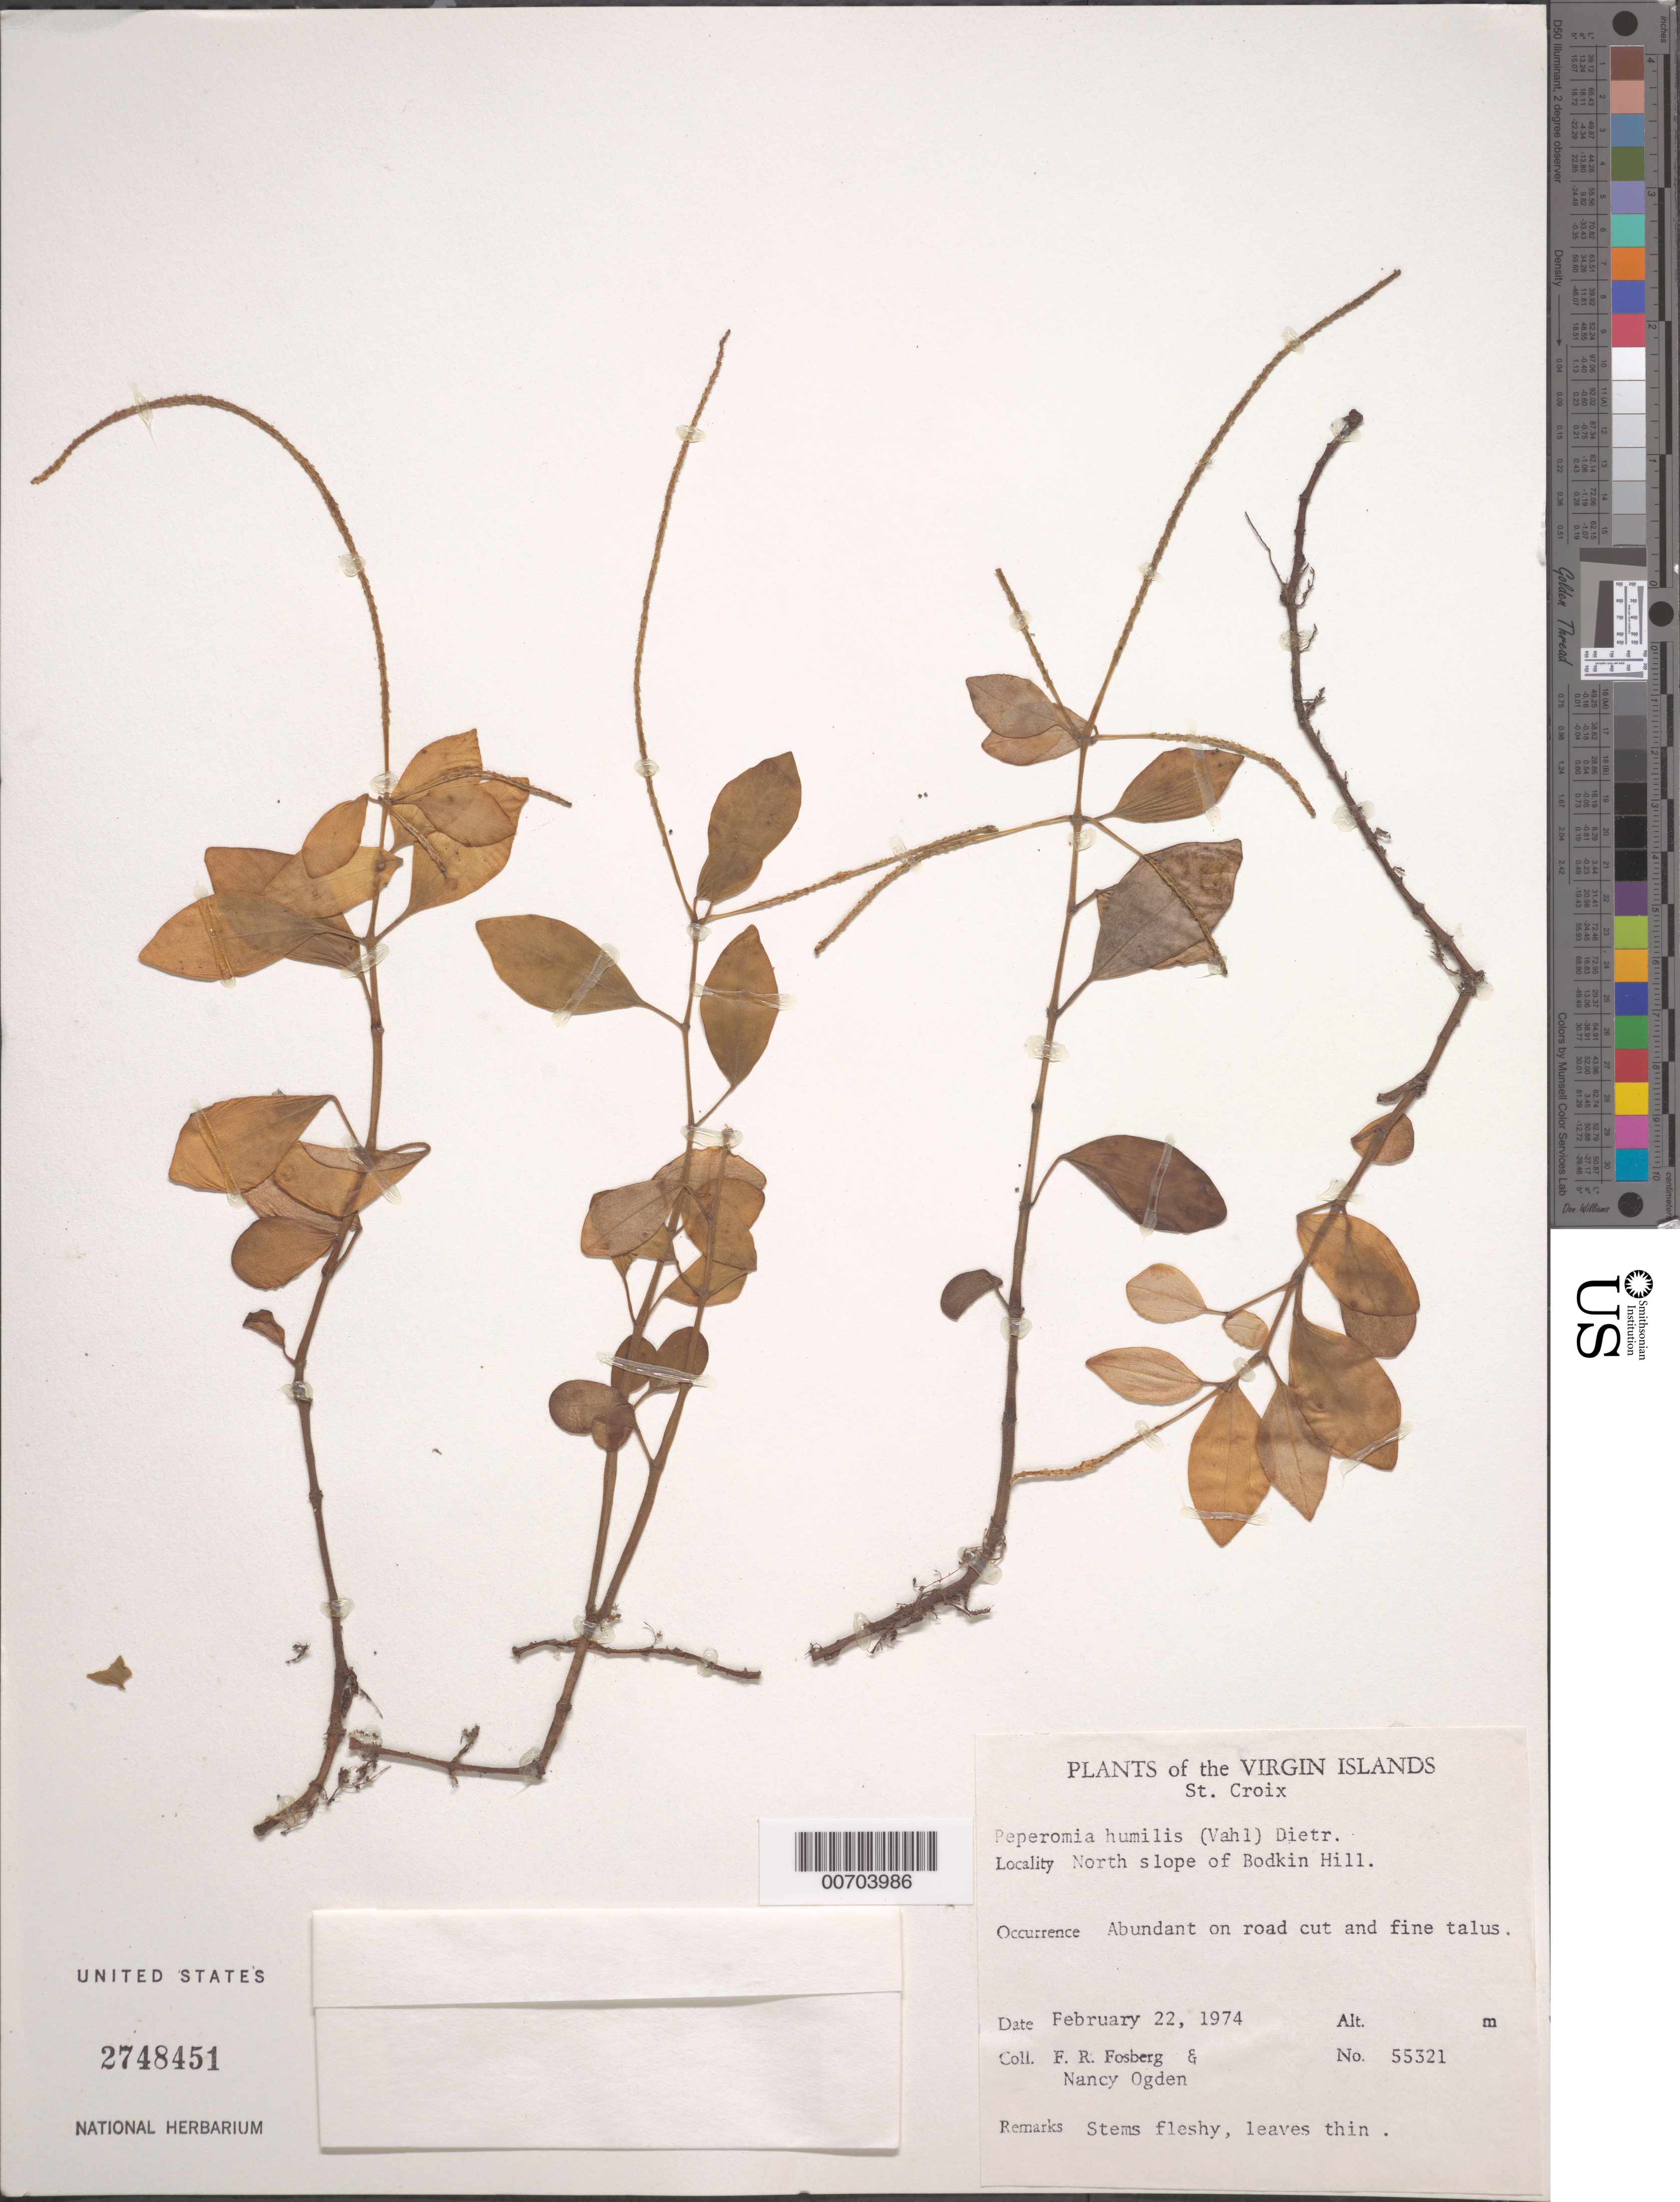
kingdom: Plantae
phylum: Tracheophyta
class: Magnoliopsida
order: Piperales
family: Piperaceae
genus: Peperomia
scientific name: Peperomia humilis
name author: (Vahl) A. Dietr.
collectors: F. R. Fosberg & N. Odgen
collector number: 55321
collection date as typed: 22 Feb 1974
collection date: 1974-02-22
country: U.S. Virgin Islands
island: Buck Island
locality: N slope of Bodkin Hill.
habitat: On road cut and fine talus.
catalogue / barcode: US 2748451